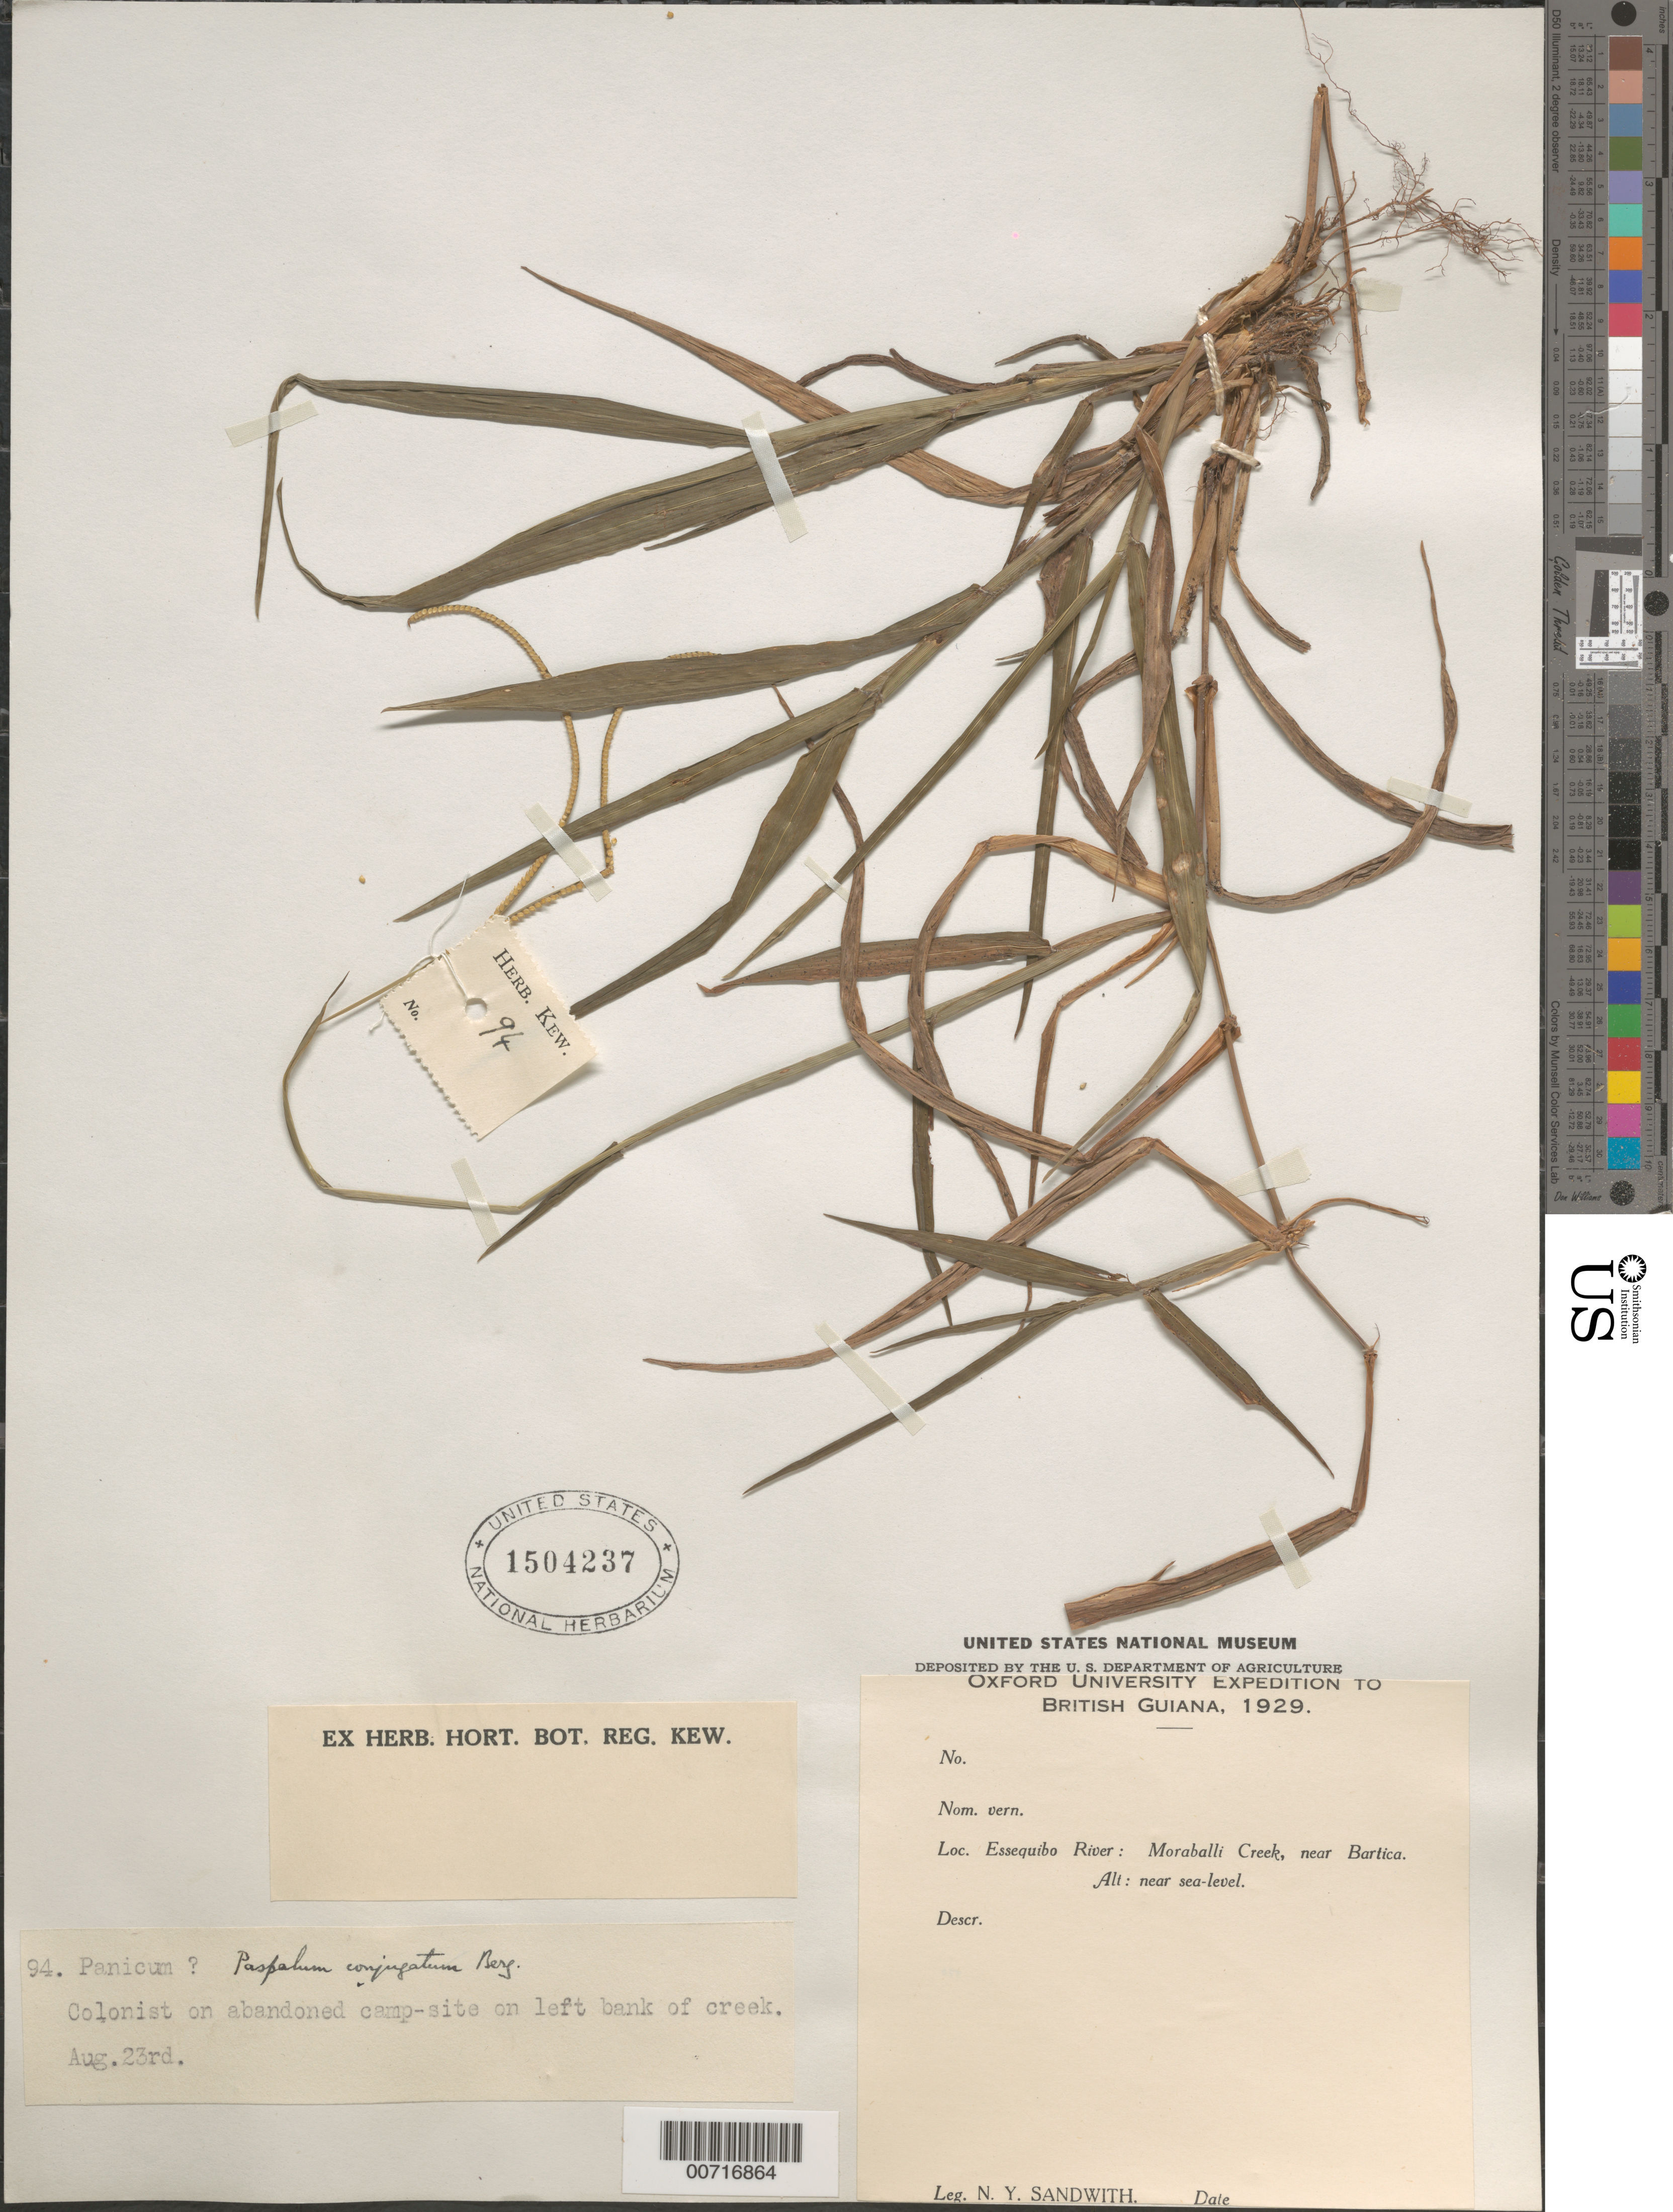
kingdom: Plantae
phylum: Tracheophyta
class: Liliopsida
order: Poales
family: Poaceae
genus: Paspalum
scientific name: Paspalum conjugatum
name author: P.J. Bergius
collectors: N. Y. Sandwith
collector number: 94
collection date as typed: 23-Aug-29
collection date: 1929-08-23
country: Guyana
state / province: U. Demerara-Berbice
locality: Moraballi Creek, Essequibo R., near Bartica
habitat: Abandoned camp-site on left bank of creek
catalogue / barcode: US 1504237